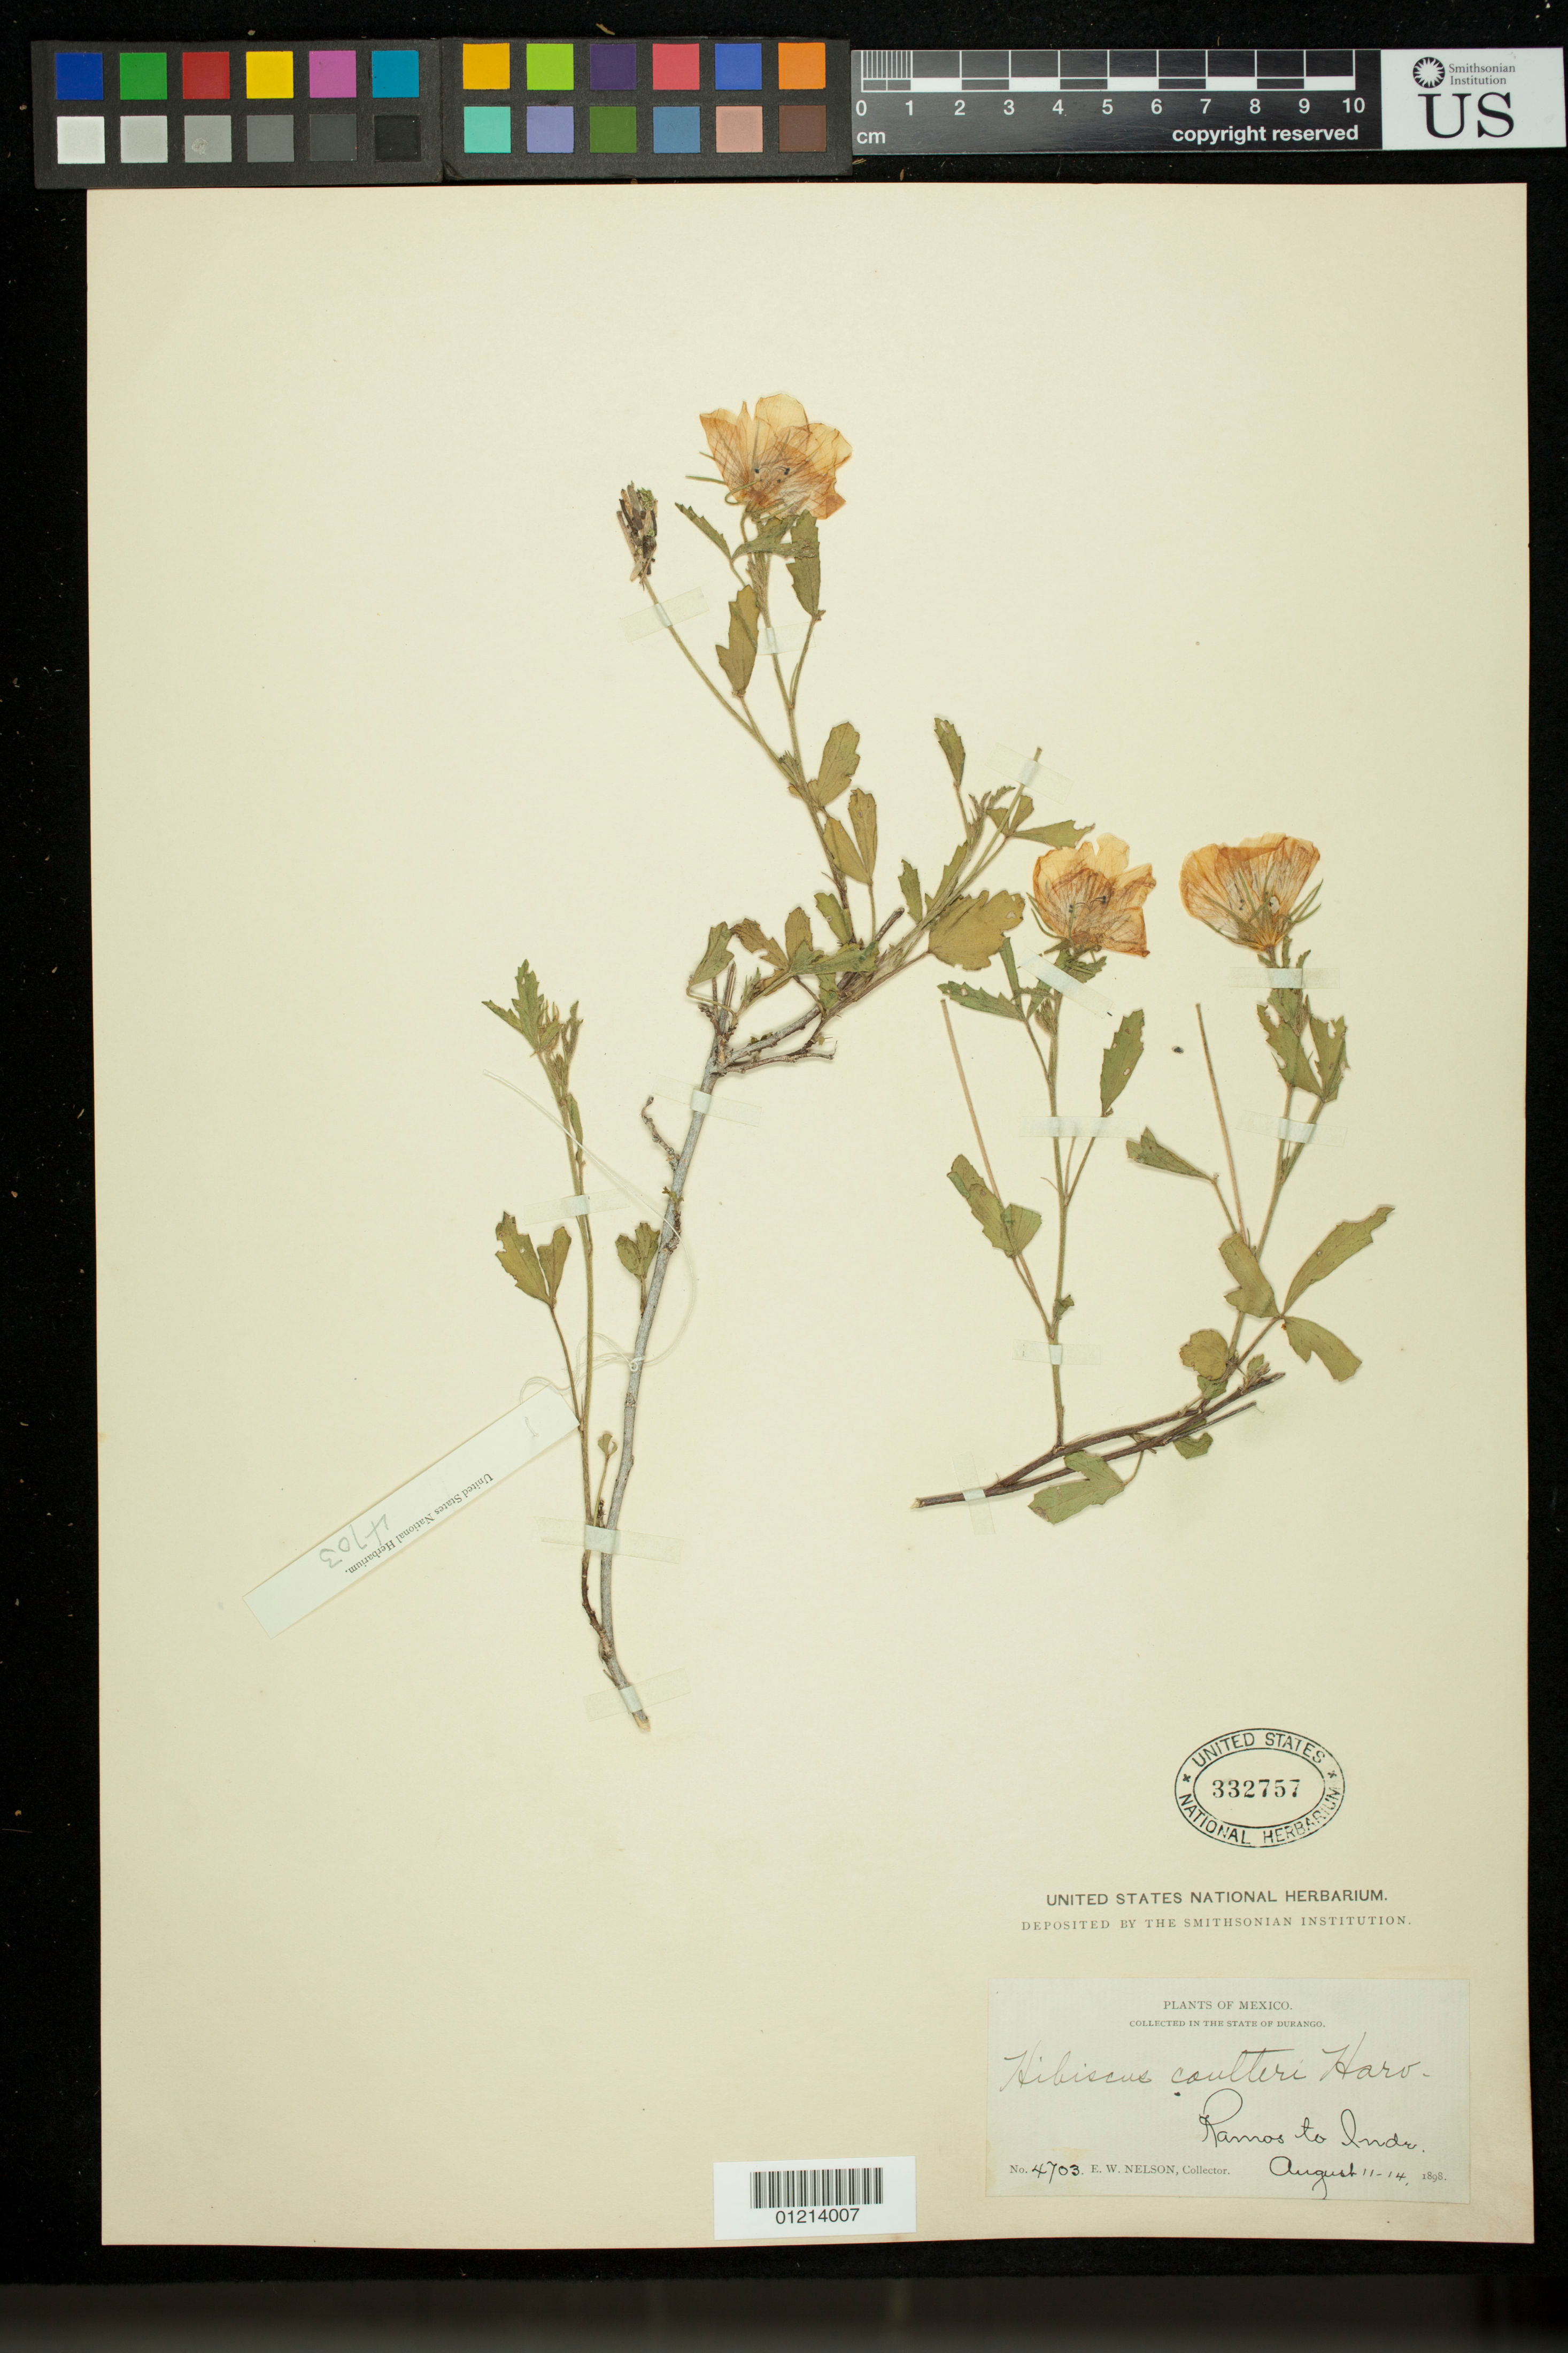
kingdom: Plantae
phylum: Tracheophyta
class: Magnoliopsida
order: Malvales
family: Malvaceae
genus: Hibiscus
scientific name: Hibiscus coulteri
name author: Harv. ex A. Gray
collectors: E. W. Nelson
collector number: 4703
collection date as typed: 11 Aug 1898 to 14 Aug 1898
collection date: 1898-08-11/1898-08-14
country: Mexico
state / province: Durango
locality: State of Durango: Ramos to Indé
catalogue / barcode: US 332757